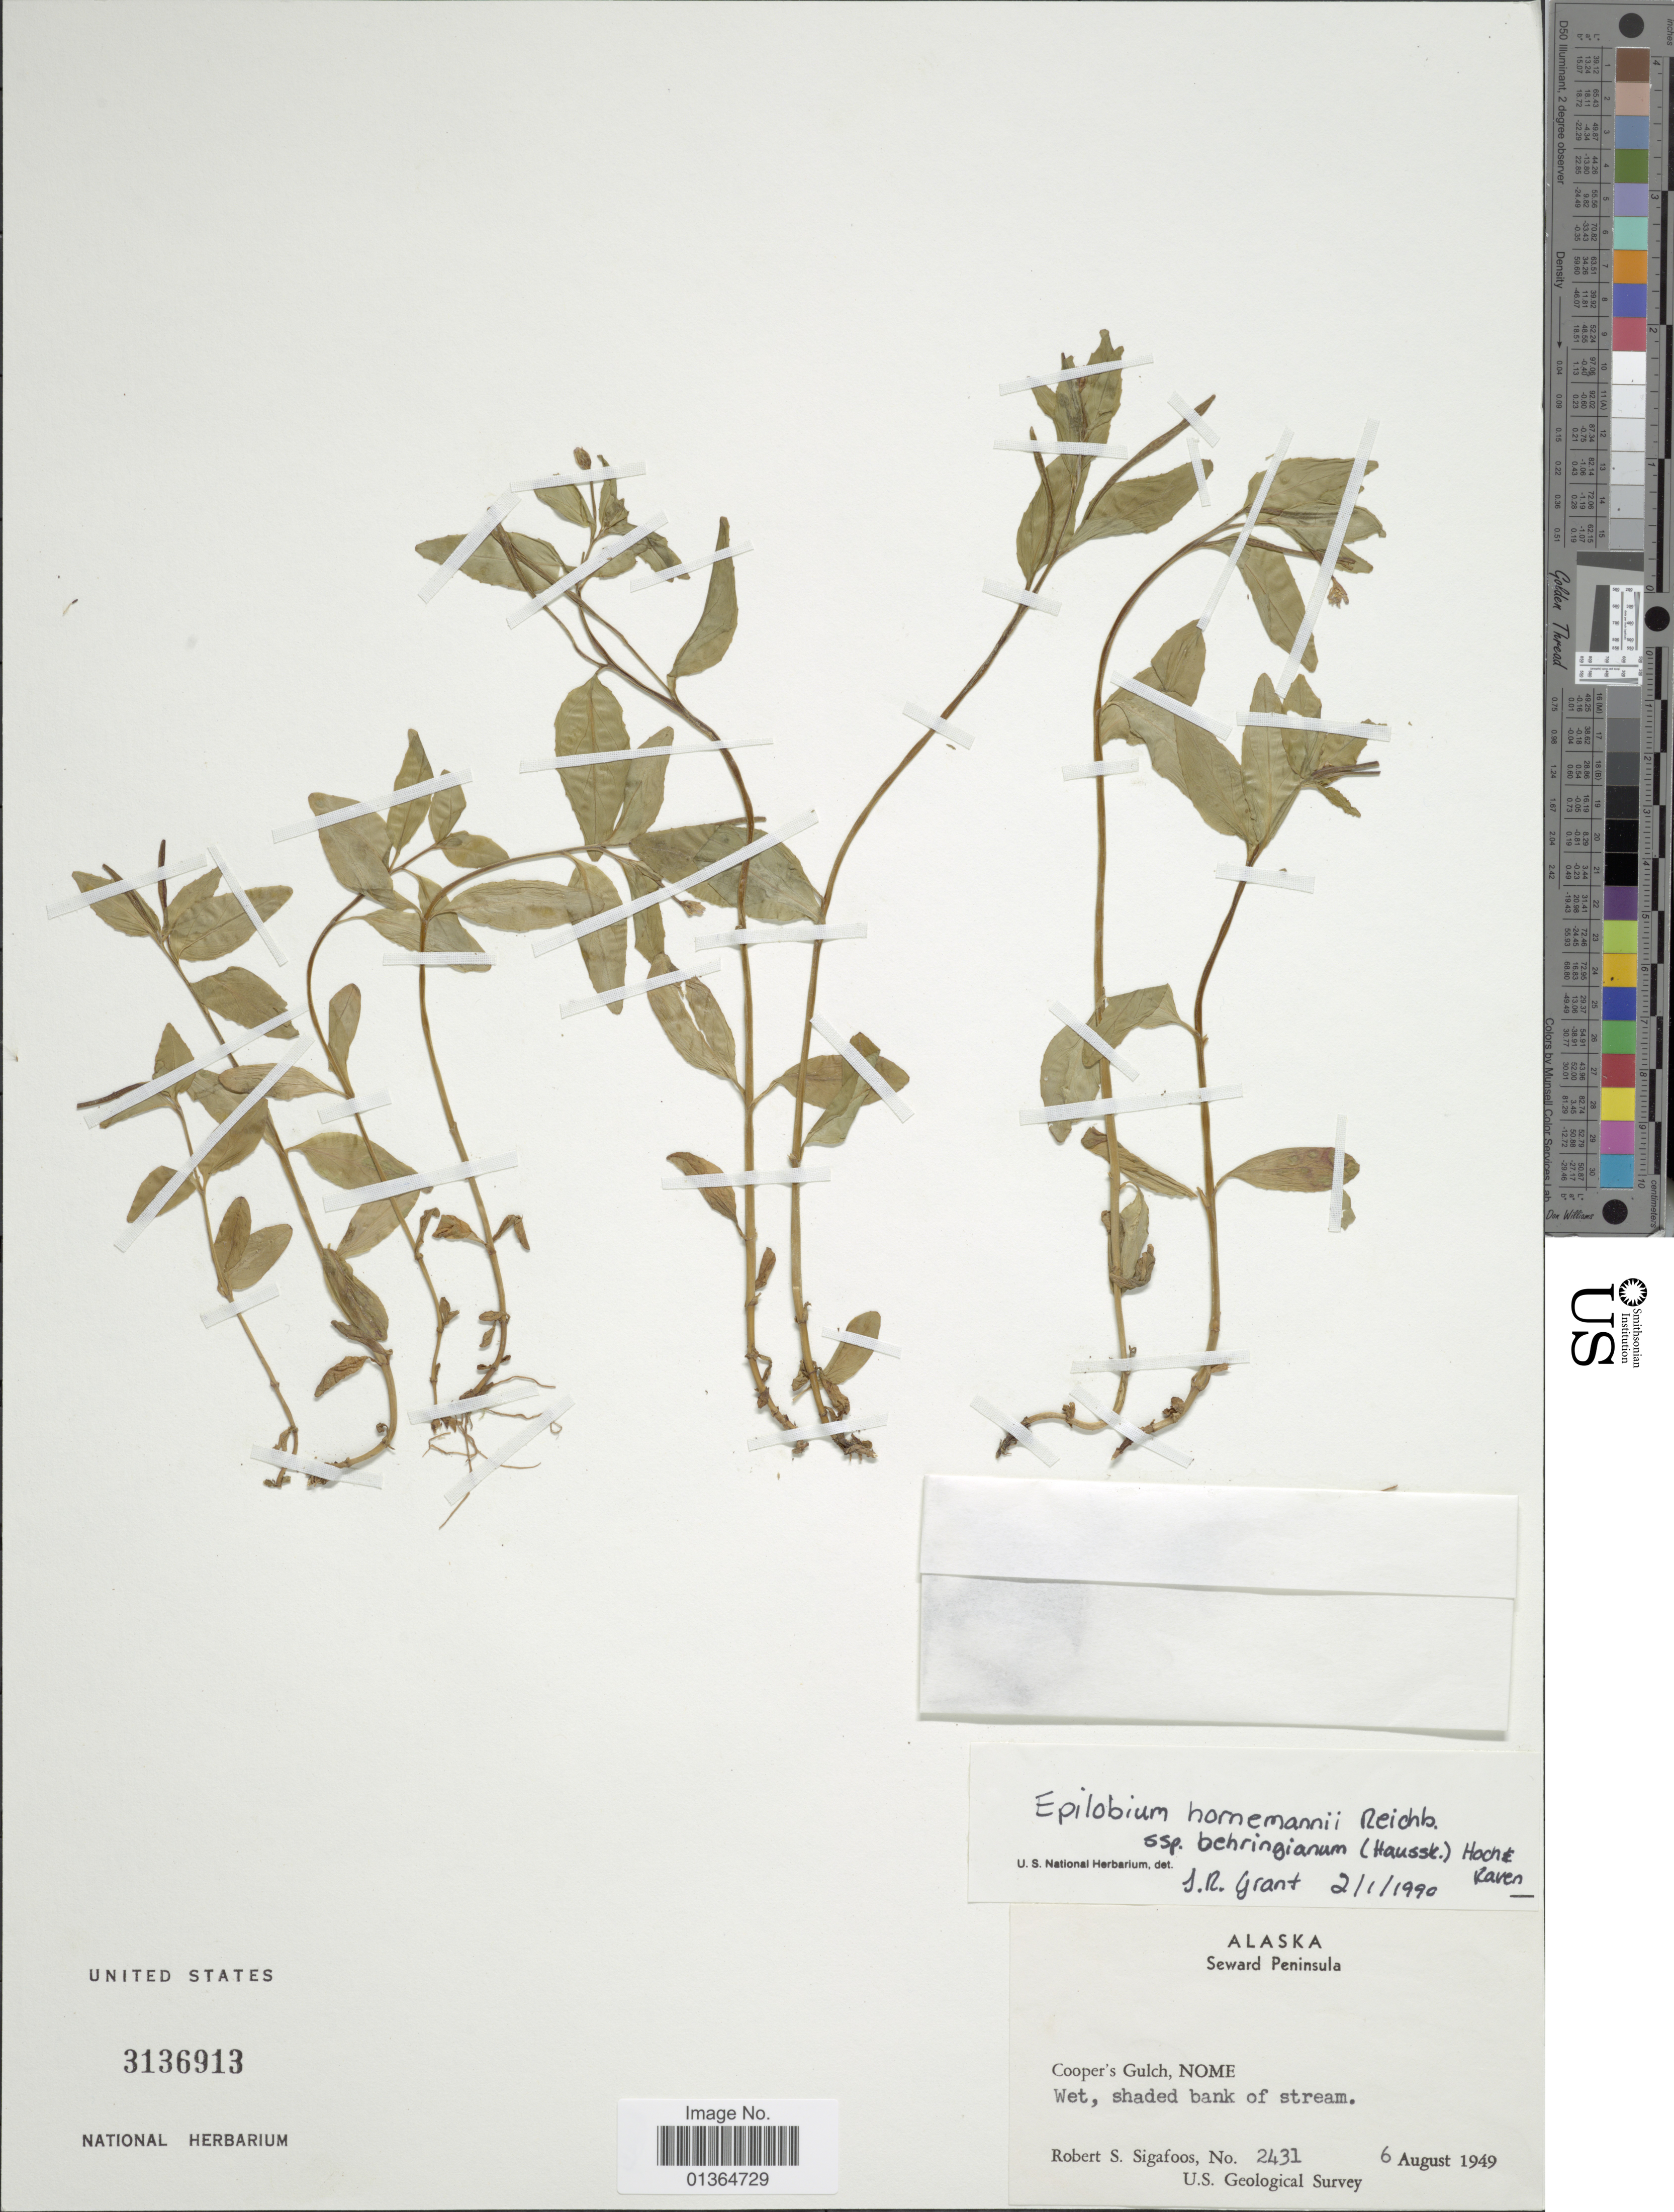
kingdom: Plantae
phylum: Tracheophyta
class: Magnoliopsida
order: Myrtales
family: Onagraceae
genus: Epilobium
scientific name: Epilobium hornemannii subsp. behringianum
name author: (Hausskn.) Hoch & P.H. Raven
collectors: R. Sigafoos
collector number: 2431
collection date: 1949-08-06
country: United States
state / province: Alaska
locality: Seward Peninsula. Cooper's Gulch, Nome.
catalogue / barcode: US 3136913